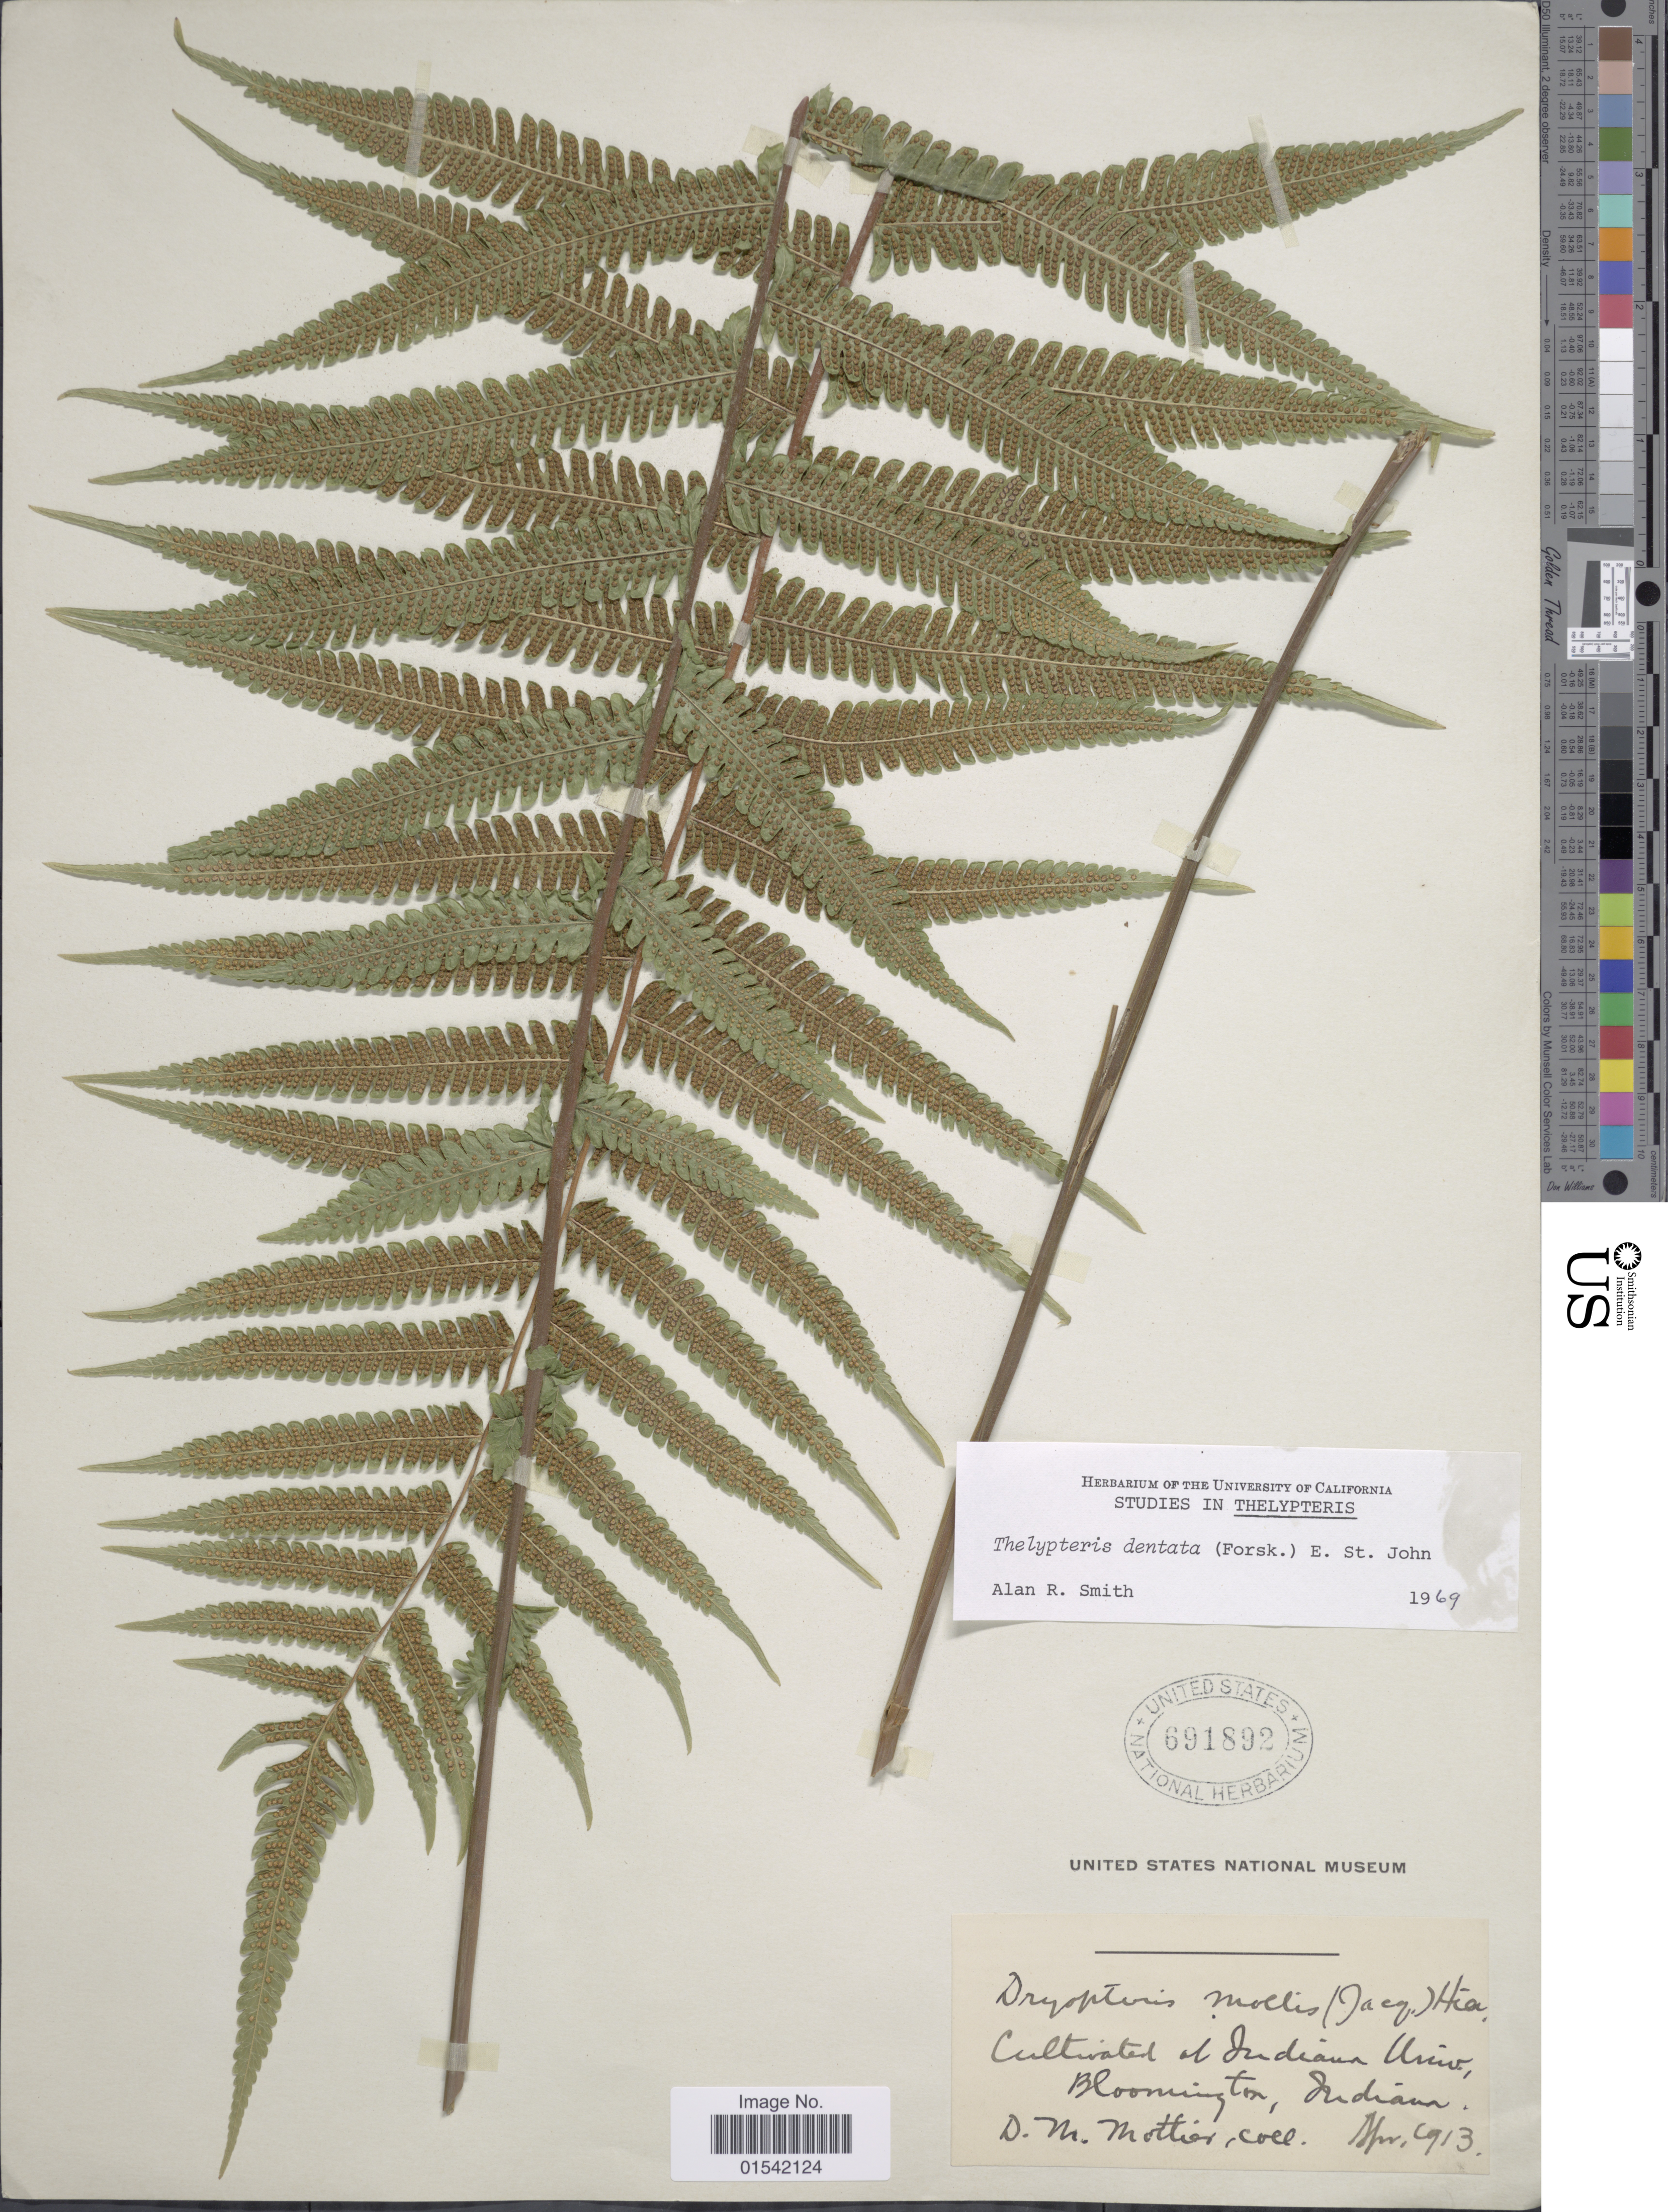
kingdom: Plantae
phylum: Tracheophyta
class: Polypodiopsida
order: Polypodiales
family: Thelypteridaceae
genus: Cyclosorus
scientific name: Cyclosorus dentatus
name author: (Forssk.) Ching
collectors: D. Mottier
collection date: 1913-03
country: United States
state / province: Indiana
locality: Cultivated at Indiana Univ., Bloomington, Indiana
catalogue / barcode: US 691892